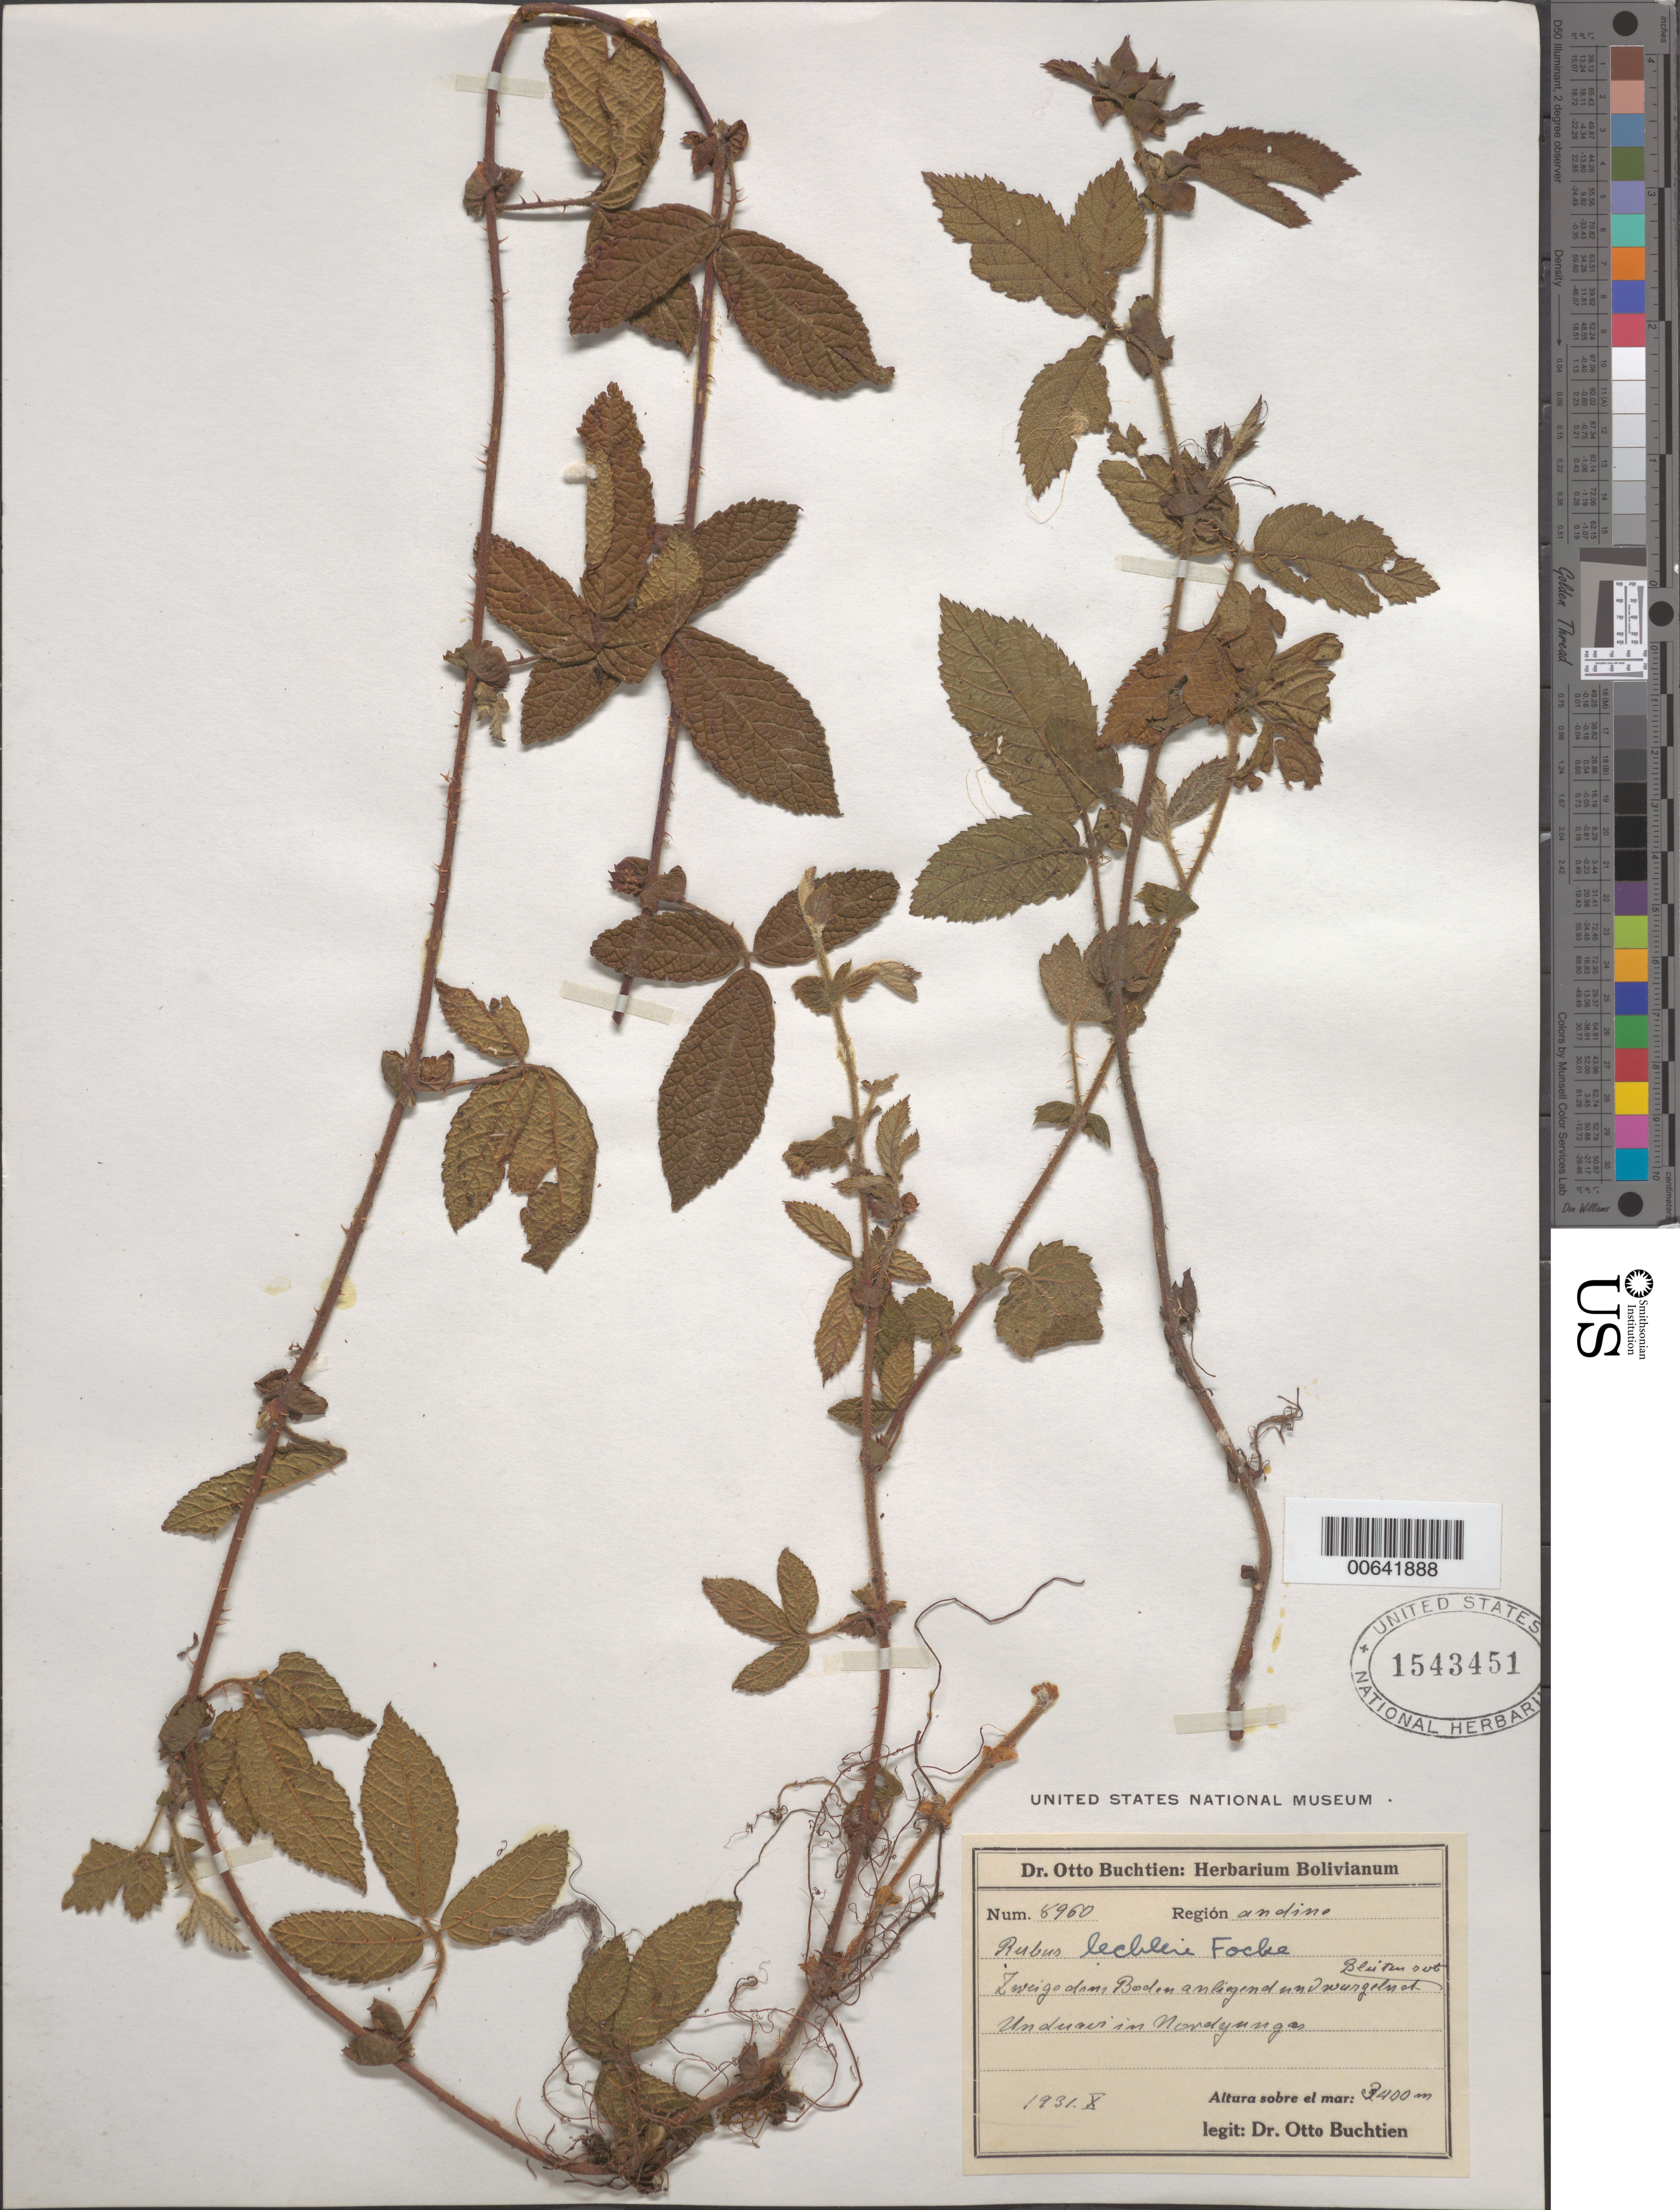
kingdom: Plantae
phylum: Tracheophyta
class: Magnoliopsida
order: Rosales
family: Rosaceae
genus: Rubus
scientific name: Rubus lechleri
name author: Focke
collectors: O. Buchtien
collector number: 8960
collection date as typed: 01 Oct 1931 or 10 Jan 1931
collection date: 1931-01-10 or 1931-10-01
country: Bolivia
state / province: La Paz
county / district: Nor Yungas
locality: Unduavi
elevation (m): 3400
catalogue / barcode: US 1553451